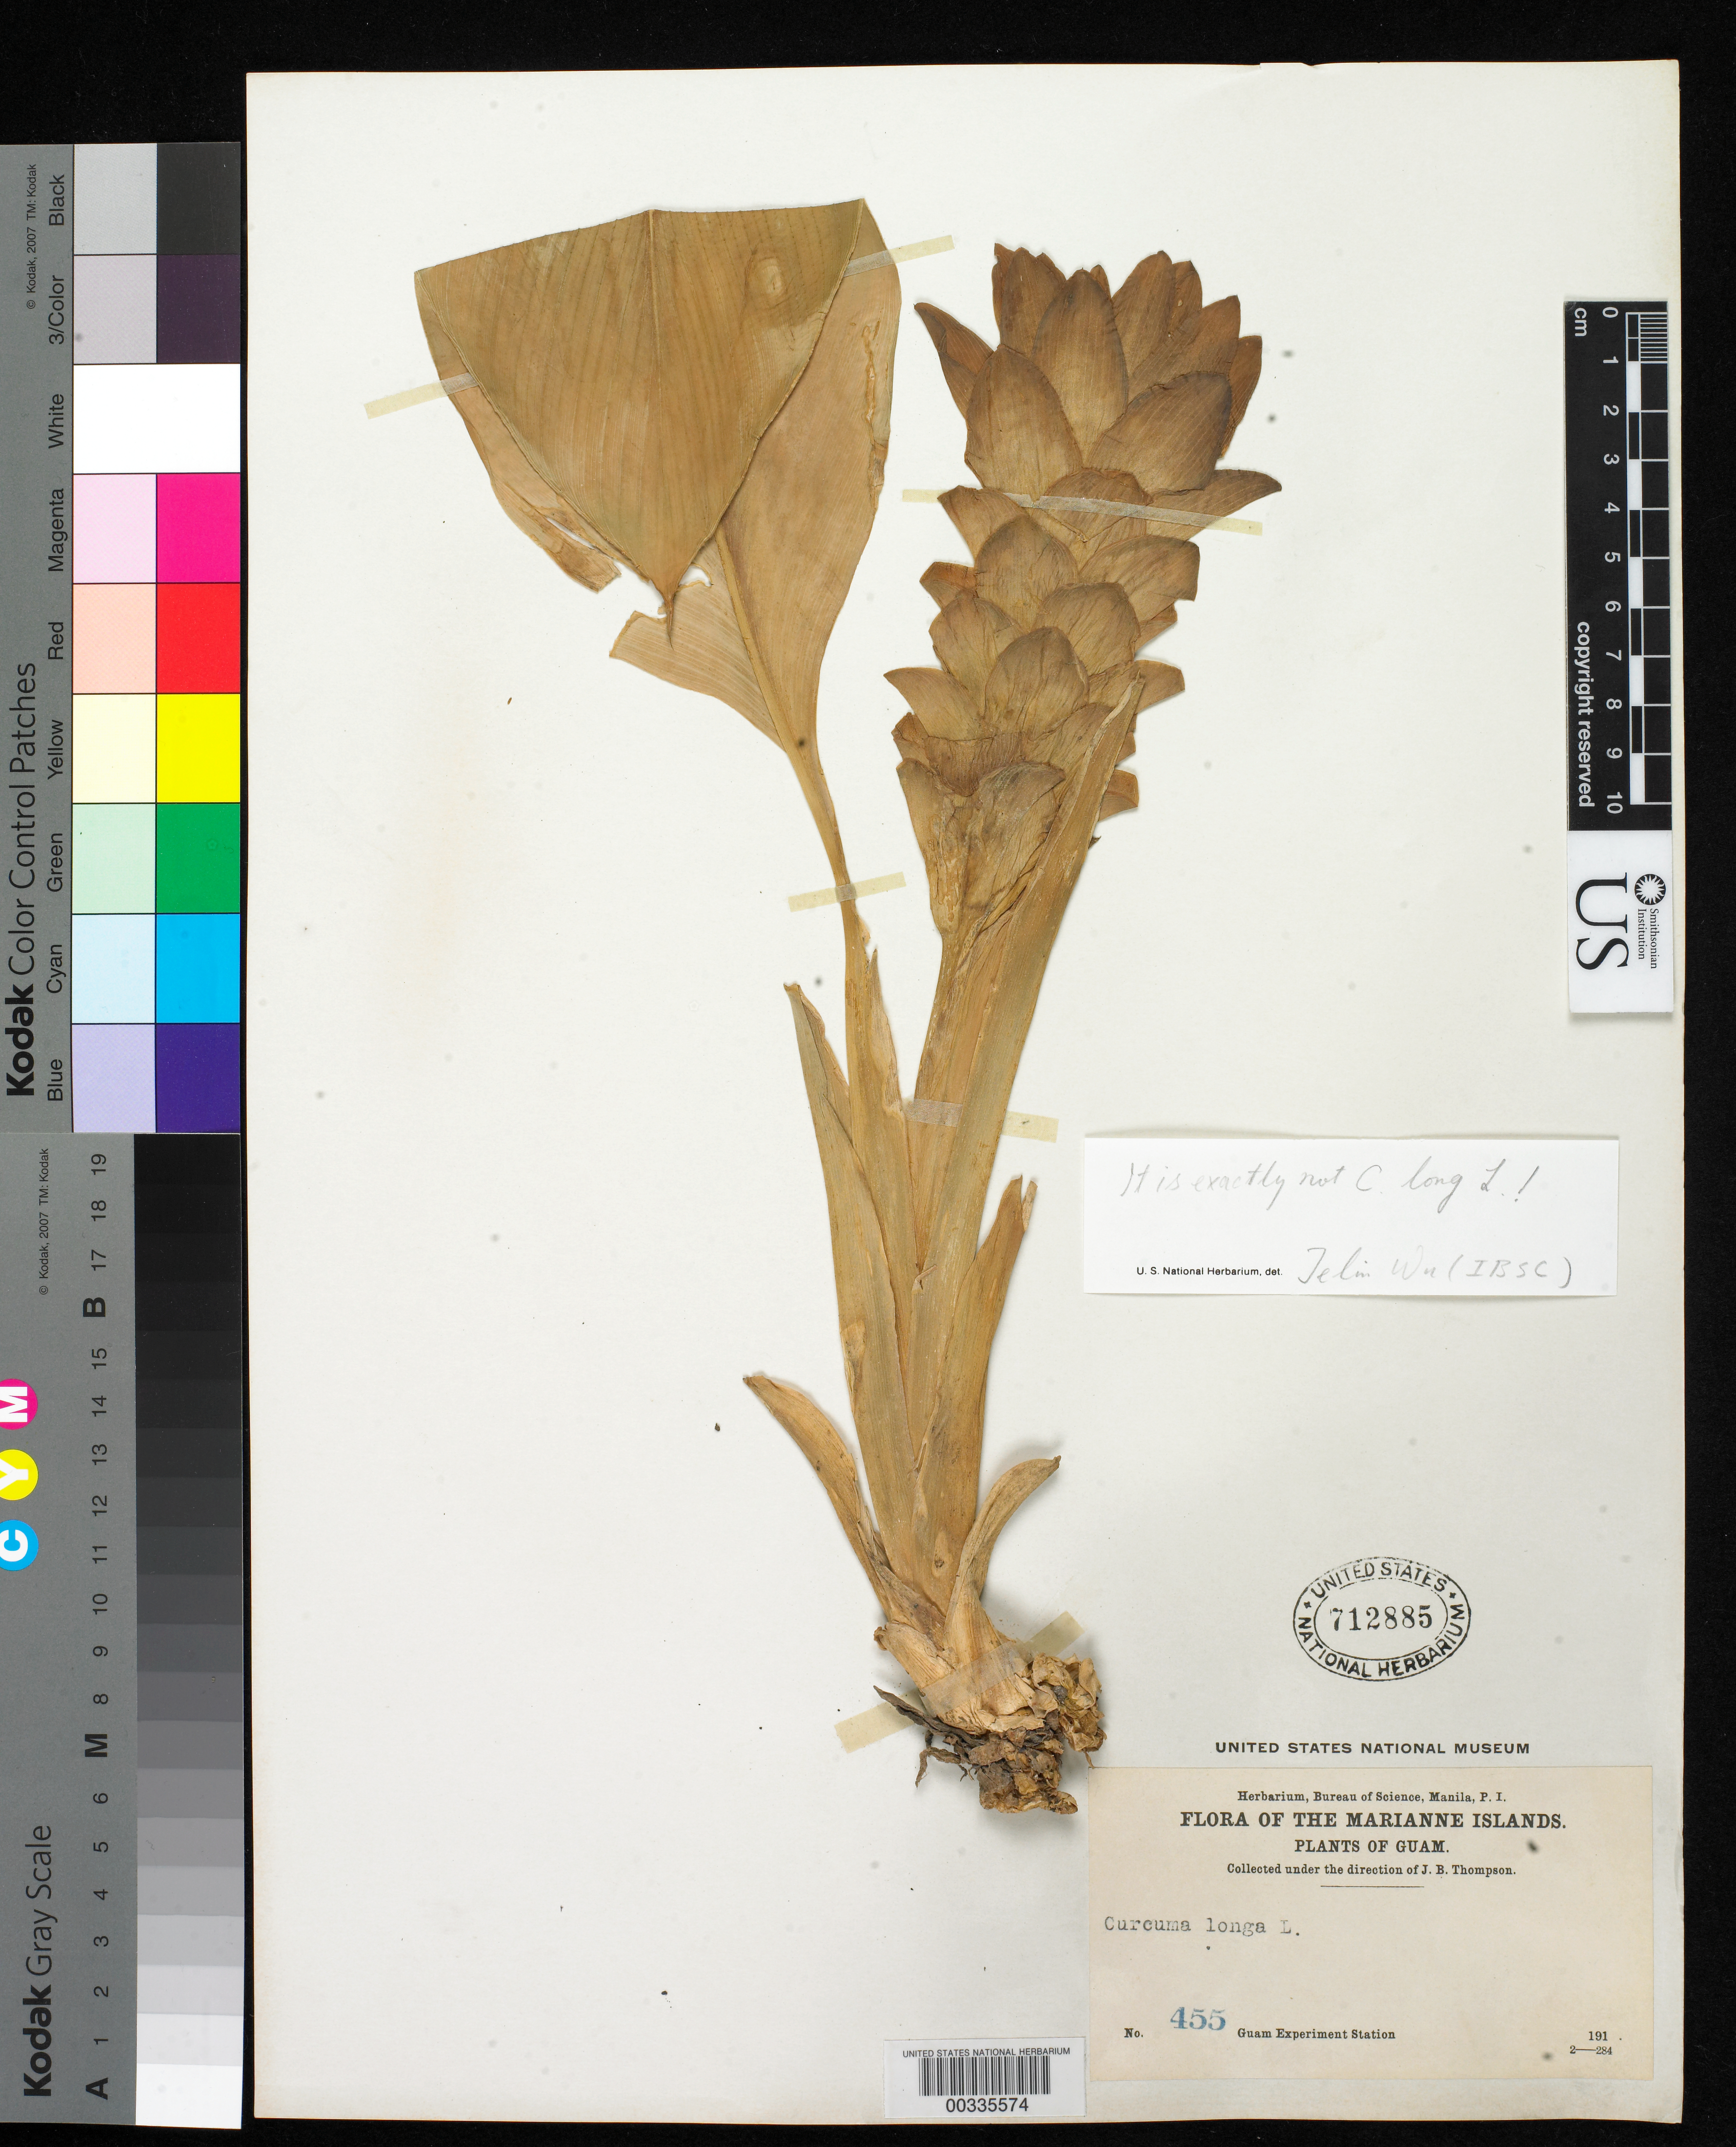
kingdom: Plantae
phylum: Tracheophyta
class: Liliopsida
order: Zingiberales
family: Zingiberaceae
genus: Curcuma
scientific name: Curcuma sp.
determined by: Wu, Te-Ling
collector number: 455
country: Guam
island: Guam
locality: Flora of the marianne islands, plants of guam, guam experiment station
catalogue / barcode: US 712885